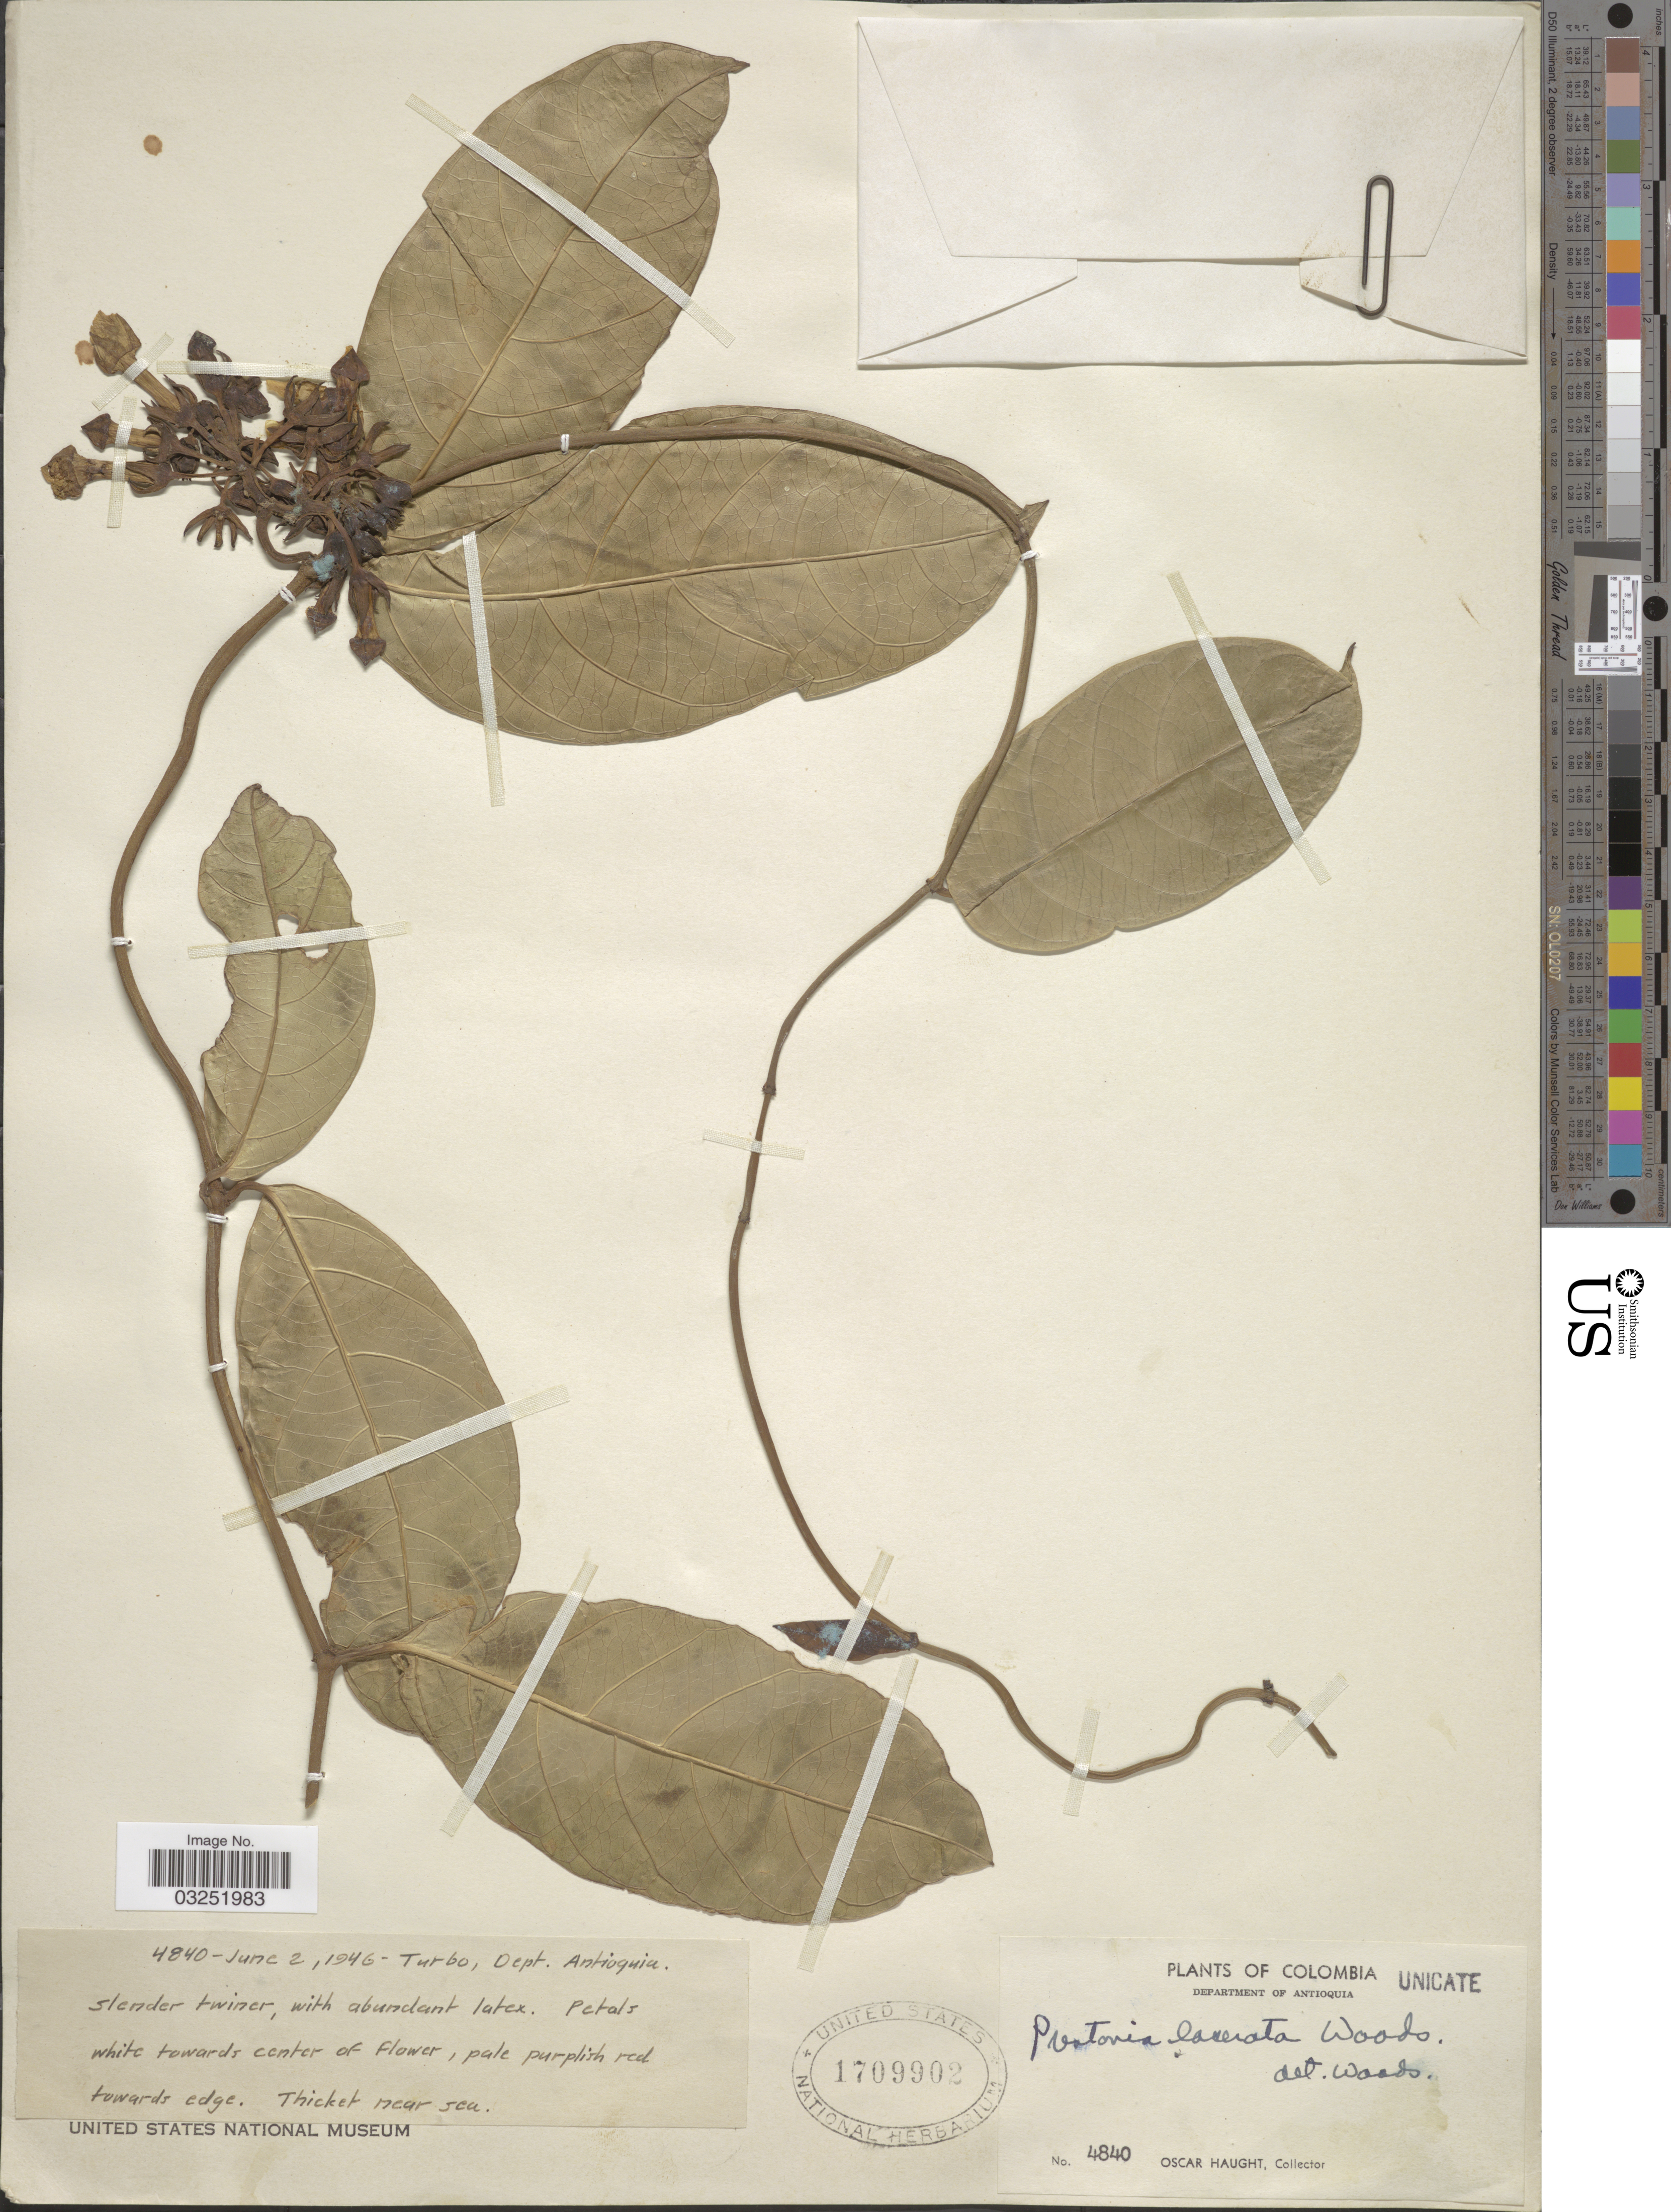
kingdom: Plantae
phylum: Tracheophyta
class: Magnoliopsida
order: Gentianales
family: Apocynaceae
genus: Prestonia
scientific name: Prestonia lacerata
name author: Woodson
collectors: O. L. Haught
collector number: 4840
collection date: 1946-06-02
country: Colombia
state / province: Antioquia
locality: Turbo, Department of Antioquia.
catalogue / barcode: US 1709902